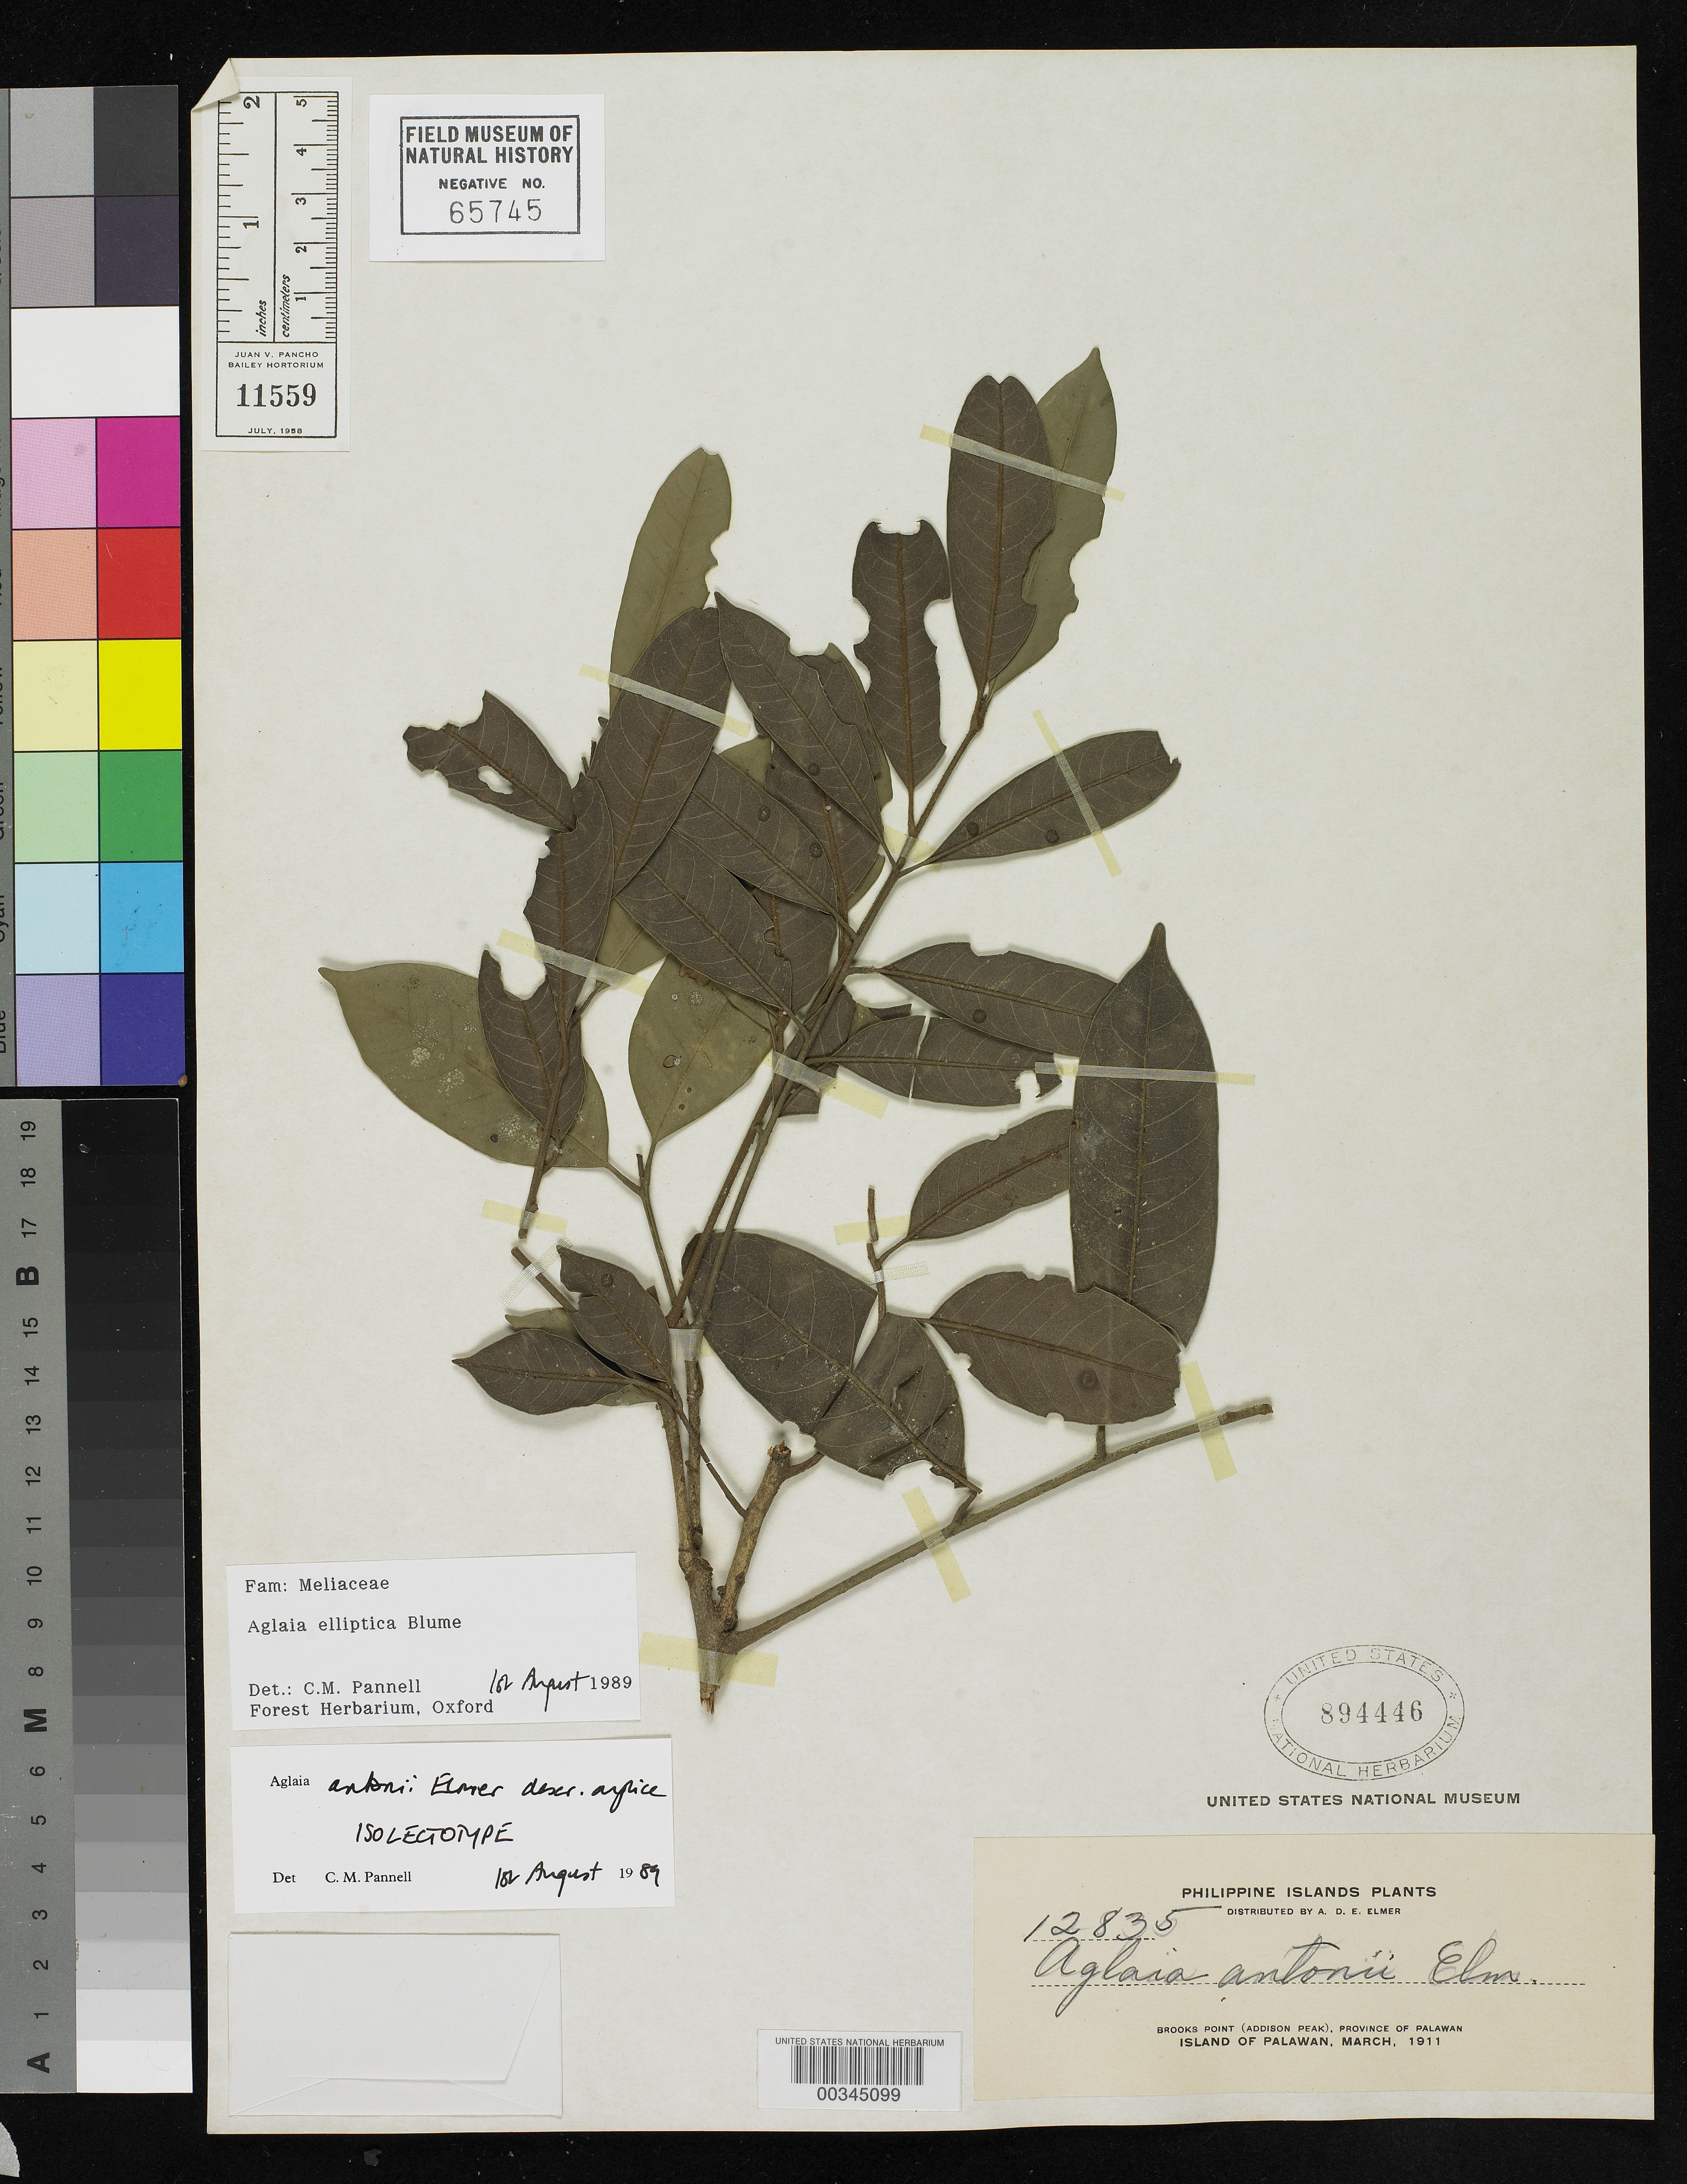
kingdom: Plantae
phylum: Tracheophyta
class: Magnoliopsida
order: Sapindales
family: Meliaceae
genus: Aglaia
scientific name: Aglaia elliptica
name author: Blume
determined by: Pannell, C. M.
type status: Voucher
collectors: A. D. E. Elmer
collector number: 12835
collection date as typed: Mar 1911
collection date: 1911-03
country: Philippines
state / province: Mimaropa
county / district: Palawan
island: Palawan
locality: Brooks Point (Addison Peak), Province of Palawan, Island of Palawan.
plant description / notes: "Type" of Aglaia antonii Elmer, nom. inval. (publ. without Latin descr. or diagn.); annotated by C.M. Pannell (1989) as "isolectotype", cited in revision (1989) but name not validated & lectotypification not published; specimen re-filed in main herbarium.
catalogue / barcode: US 894446